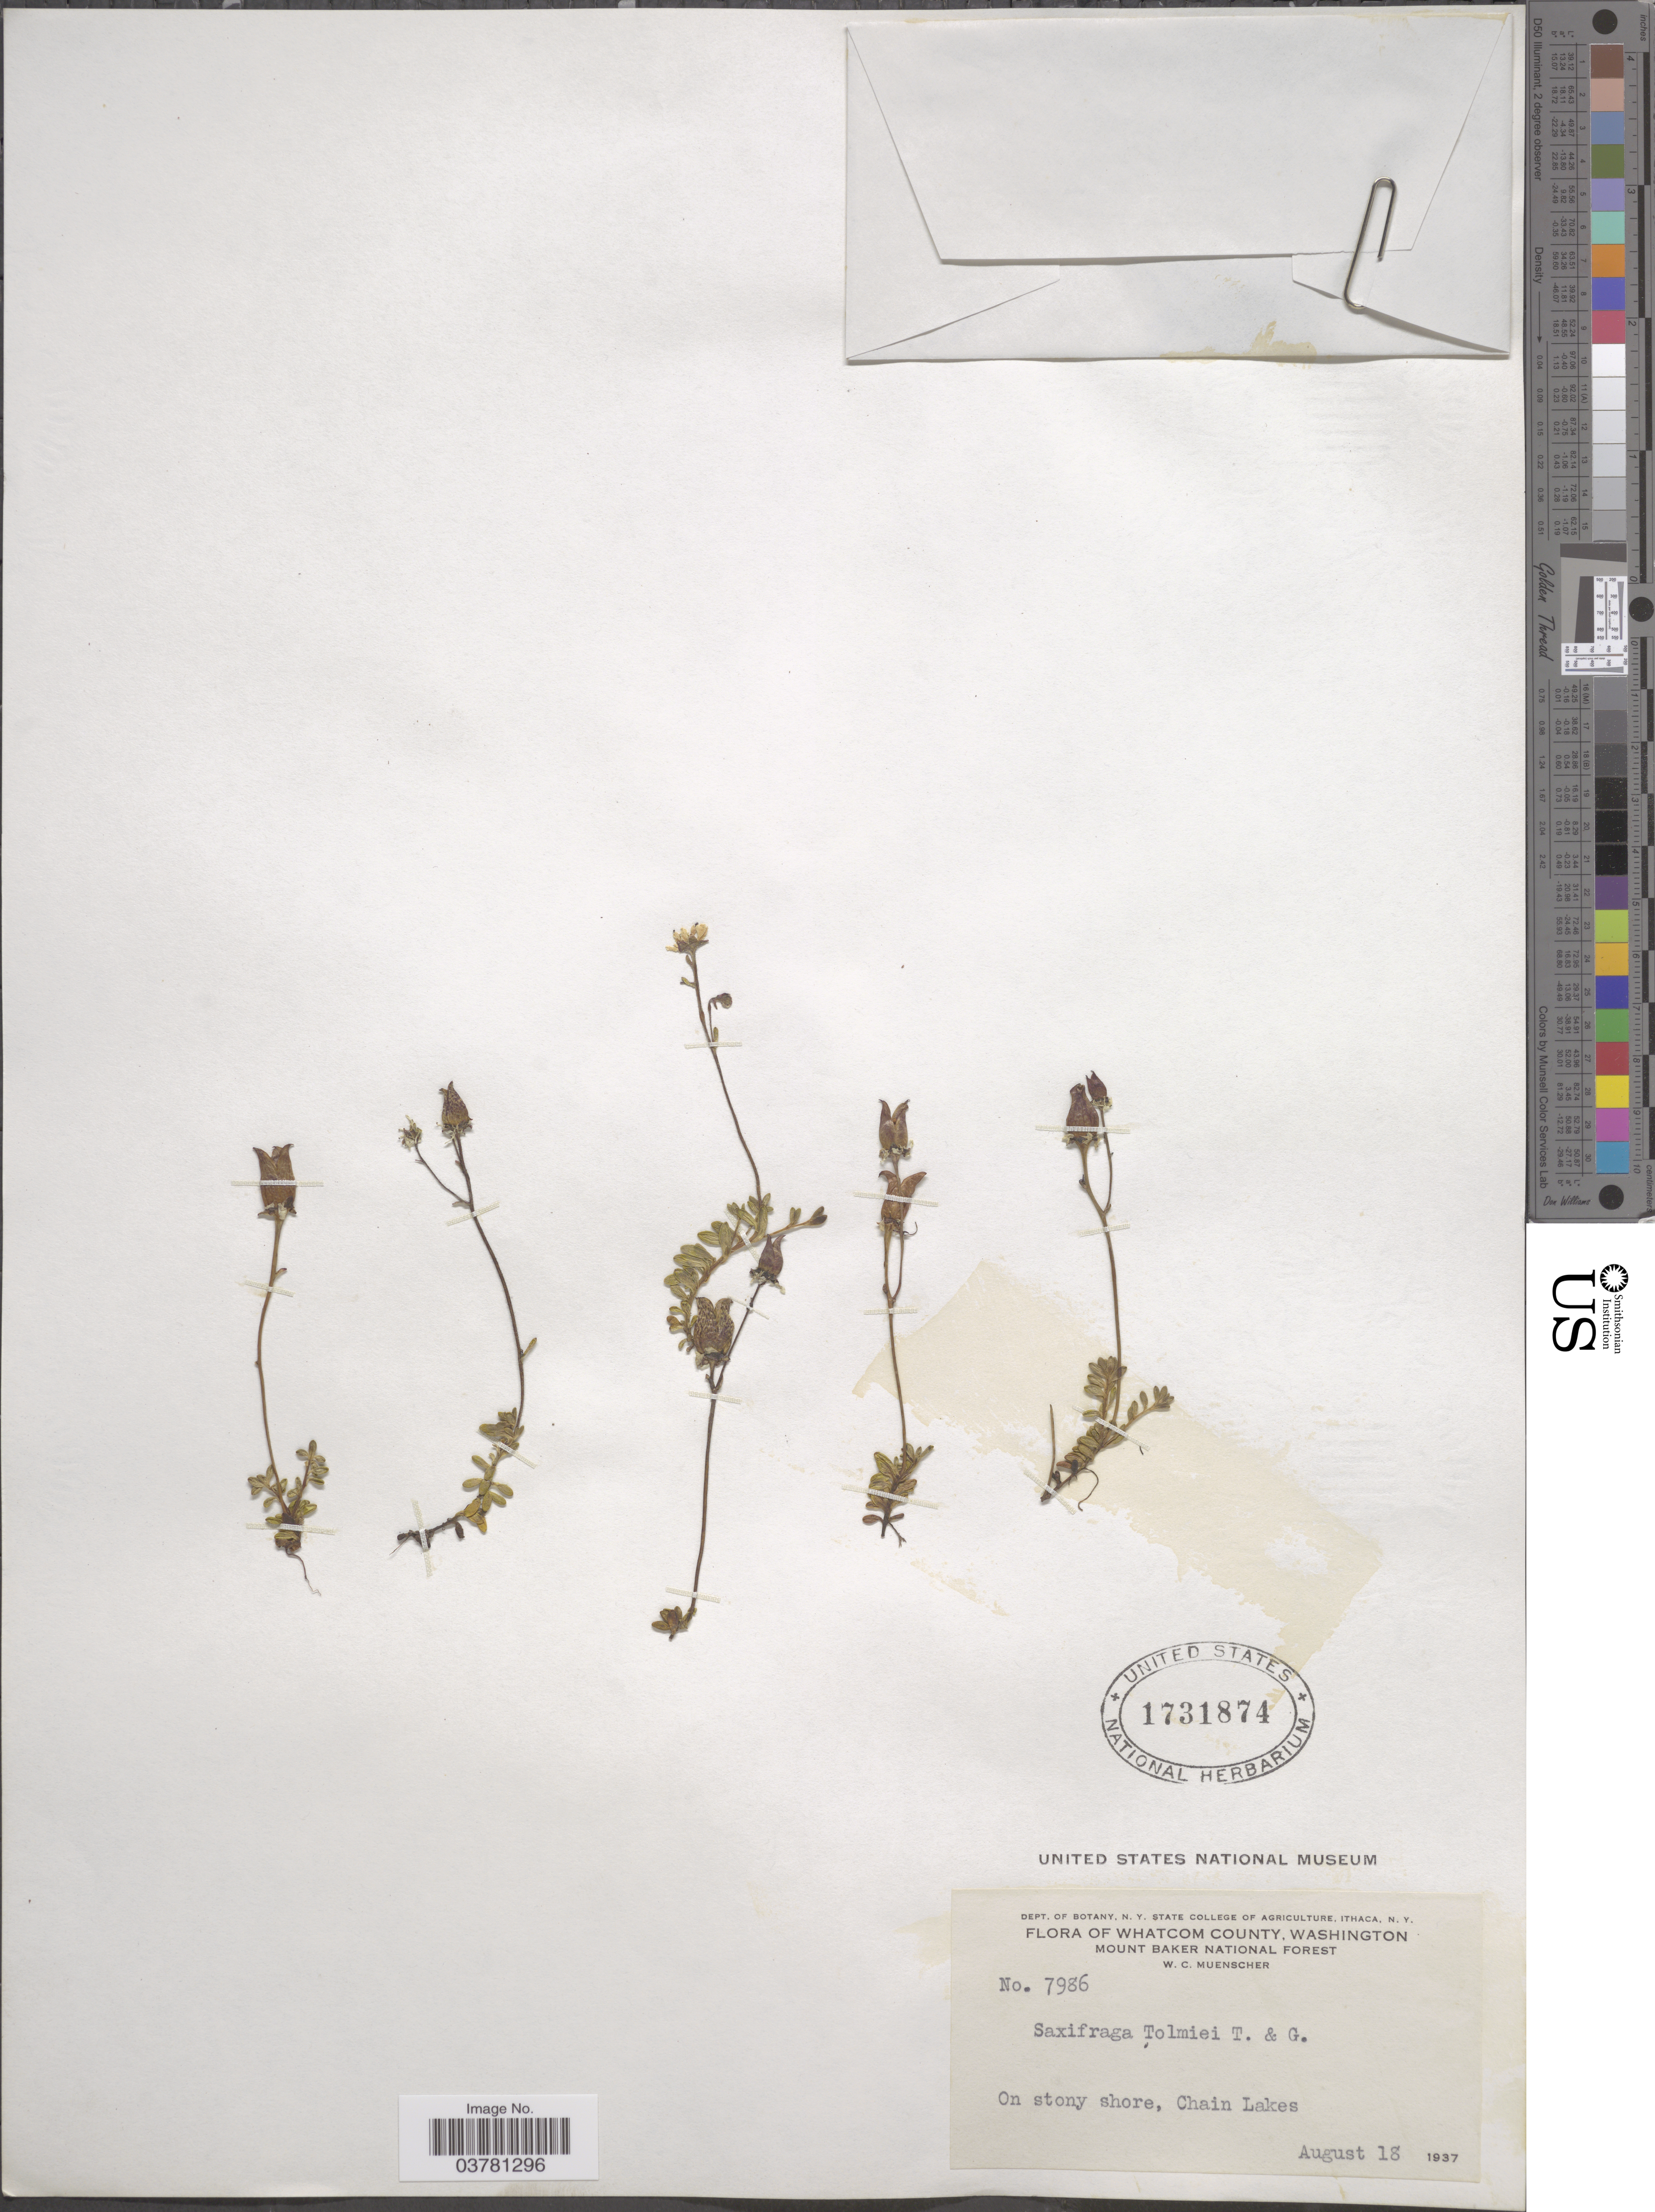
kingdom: Plantae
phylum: Tracheophyta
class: Magnoliopsida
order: Saxifragales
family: Saxifragaceae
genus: Micranthes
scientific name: Micranthes tolmiei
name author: (Torr. & A. Gray) Brouillet & Gornall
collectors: W. Muenscher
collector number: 7986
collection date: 1937-08-18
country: United States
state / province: Washington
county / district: Whatcom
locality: Whatcom County. Mount Baker National Forest. On stony shore, Chain Lakes.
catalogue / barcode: US 1731874